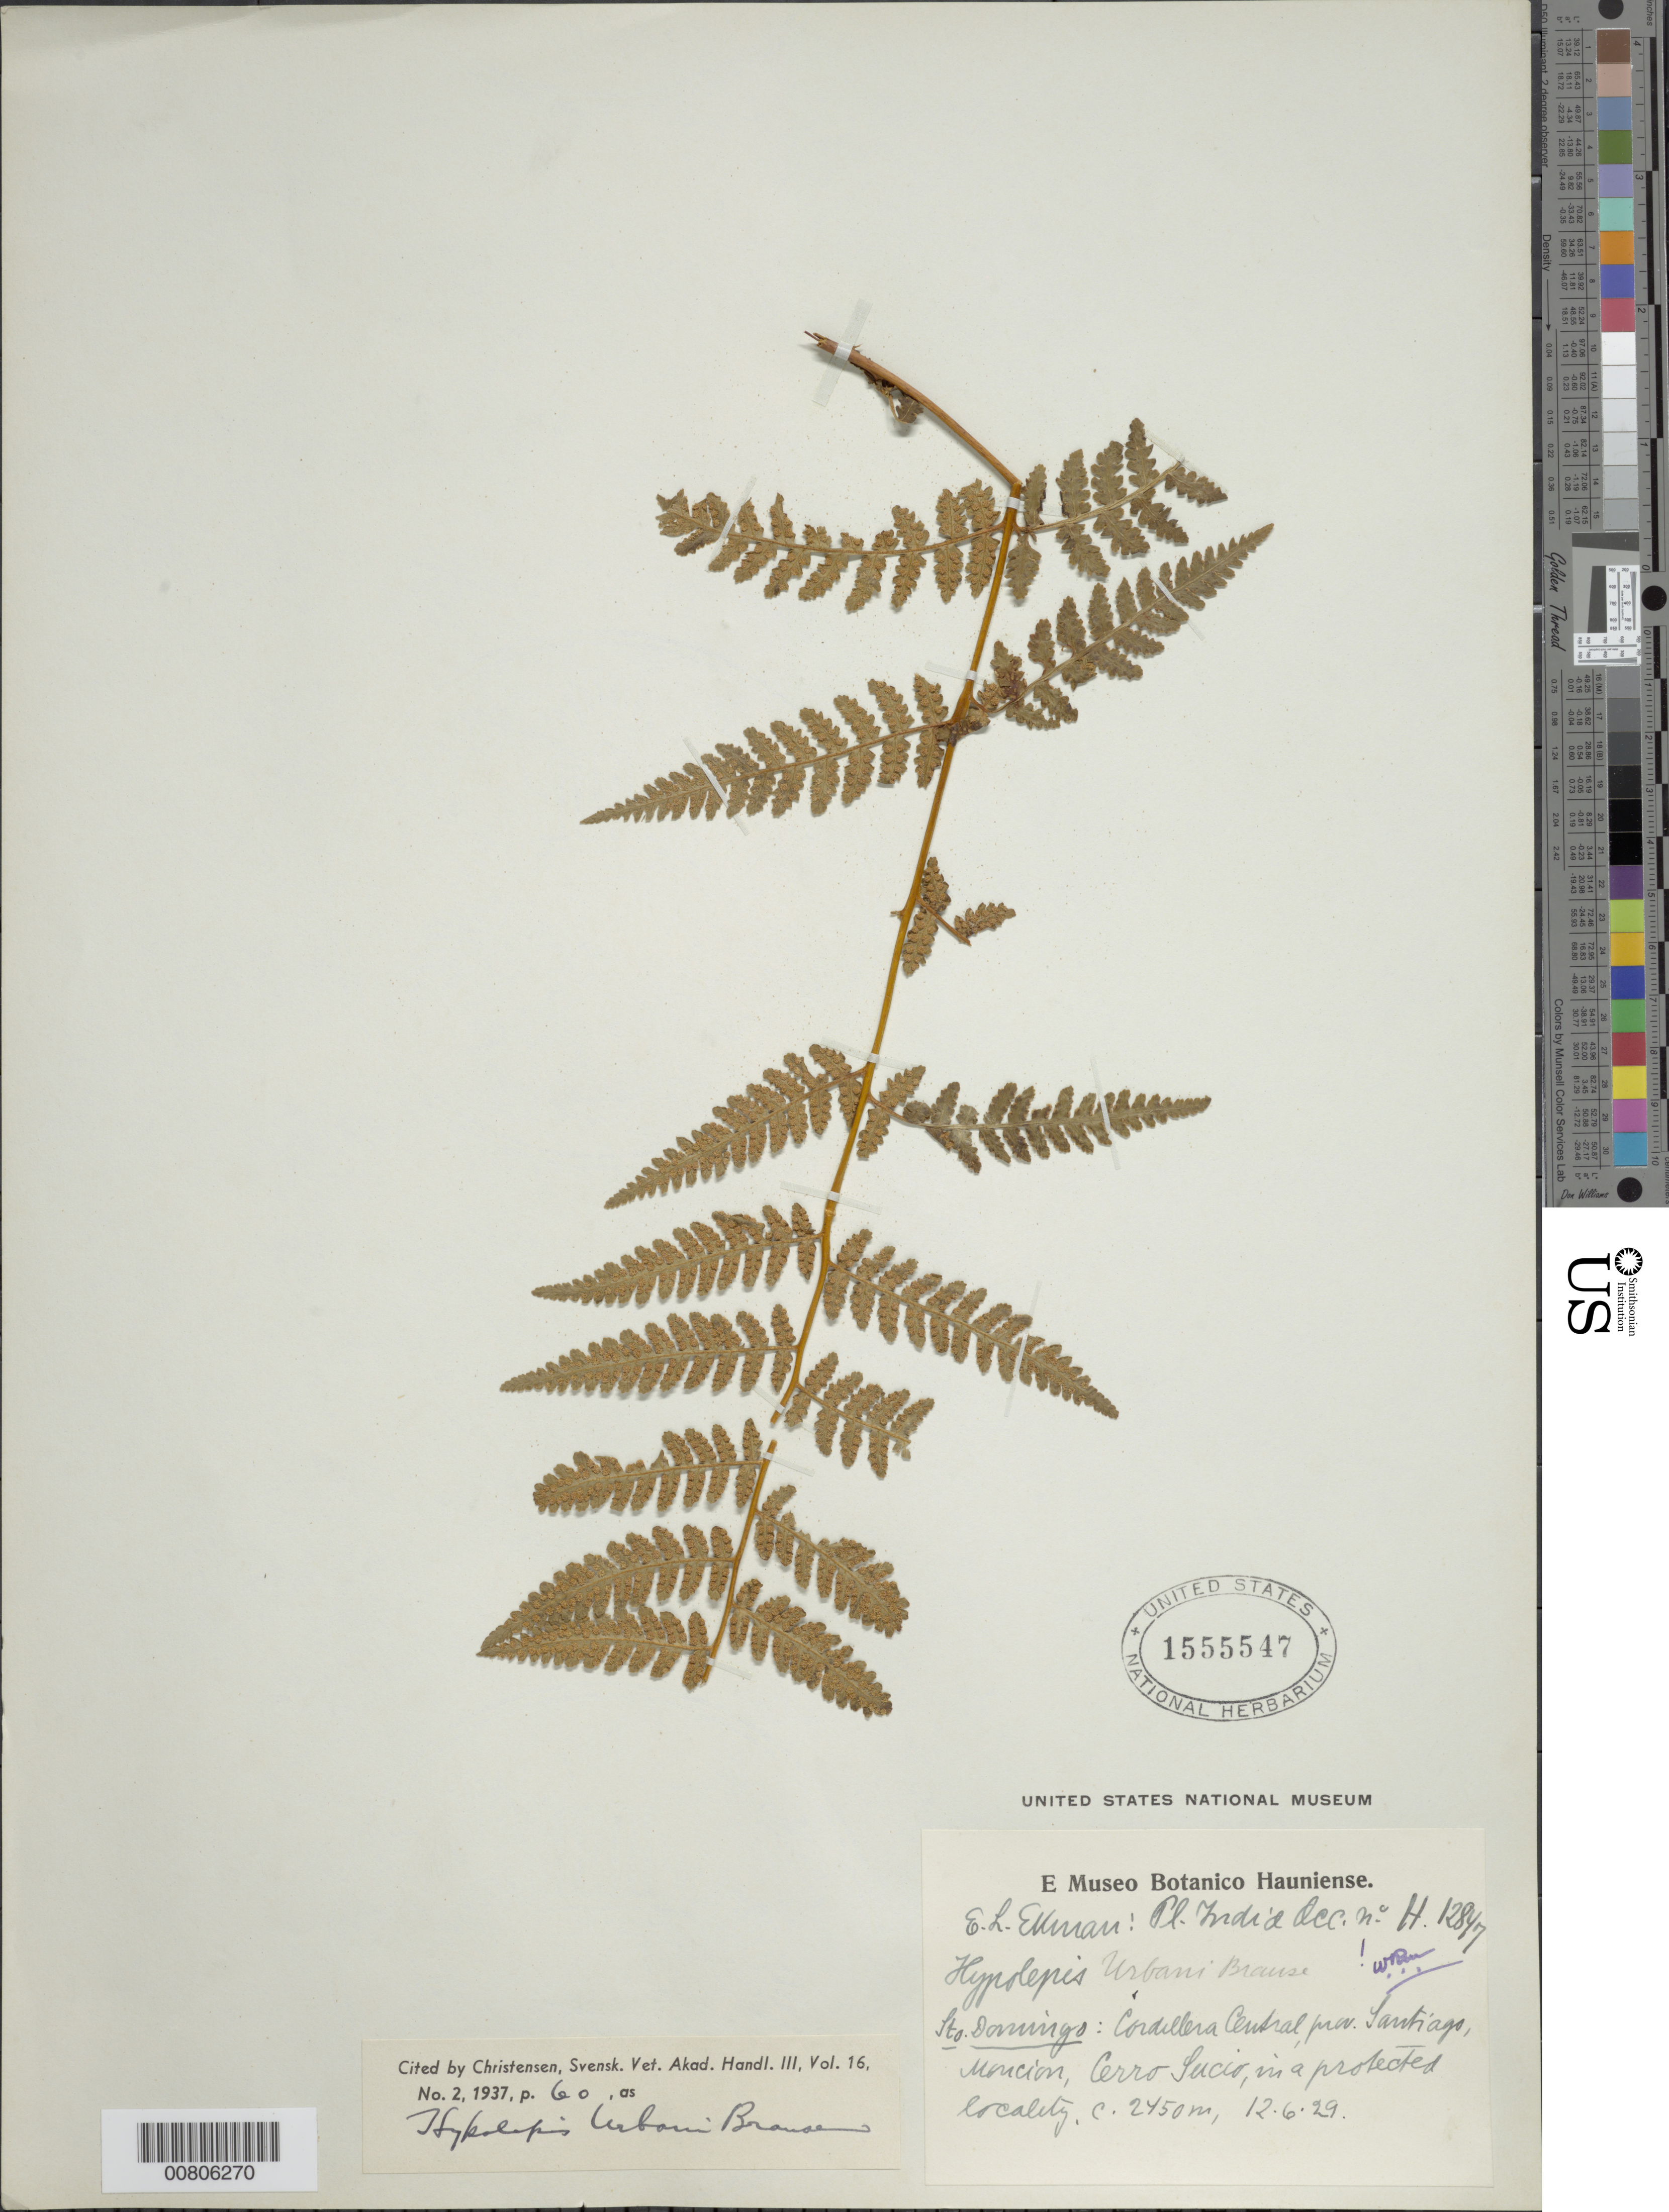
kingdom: Plantae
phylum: Tracheophyta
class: Polypodiopsida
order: Polypodiales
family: Dennstaedtiaceae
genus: Hypolepis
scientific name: Hypolepis urbanii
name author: Brause in Urb.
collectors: E. L. Ekman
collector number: H 12847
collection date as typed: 12 Jun 1929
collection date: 1929-06-12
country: Dominican Republic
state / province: Santiago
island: Hispaniola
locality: Cordillera Central, Manción, Cerro Sucio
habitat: In a protected locality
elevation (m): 2450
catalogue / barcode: US 1555547